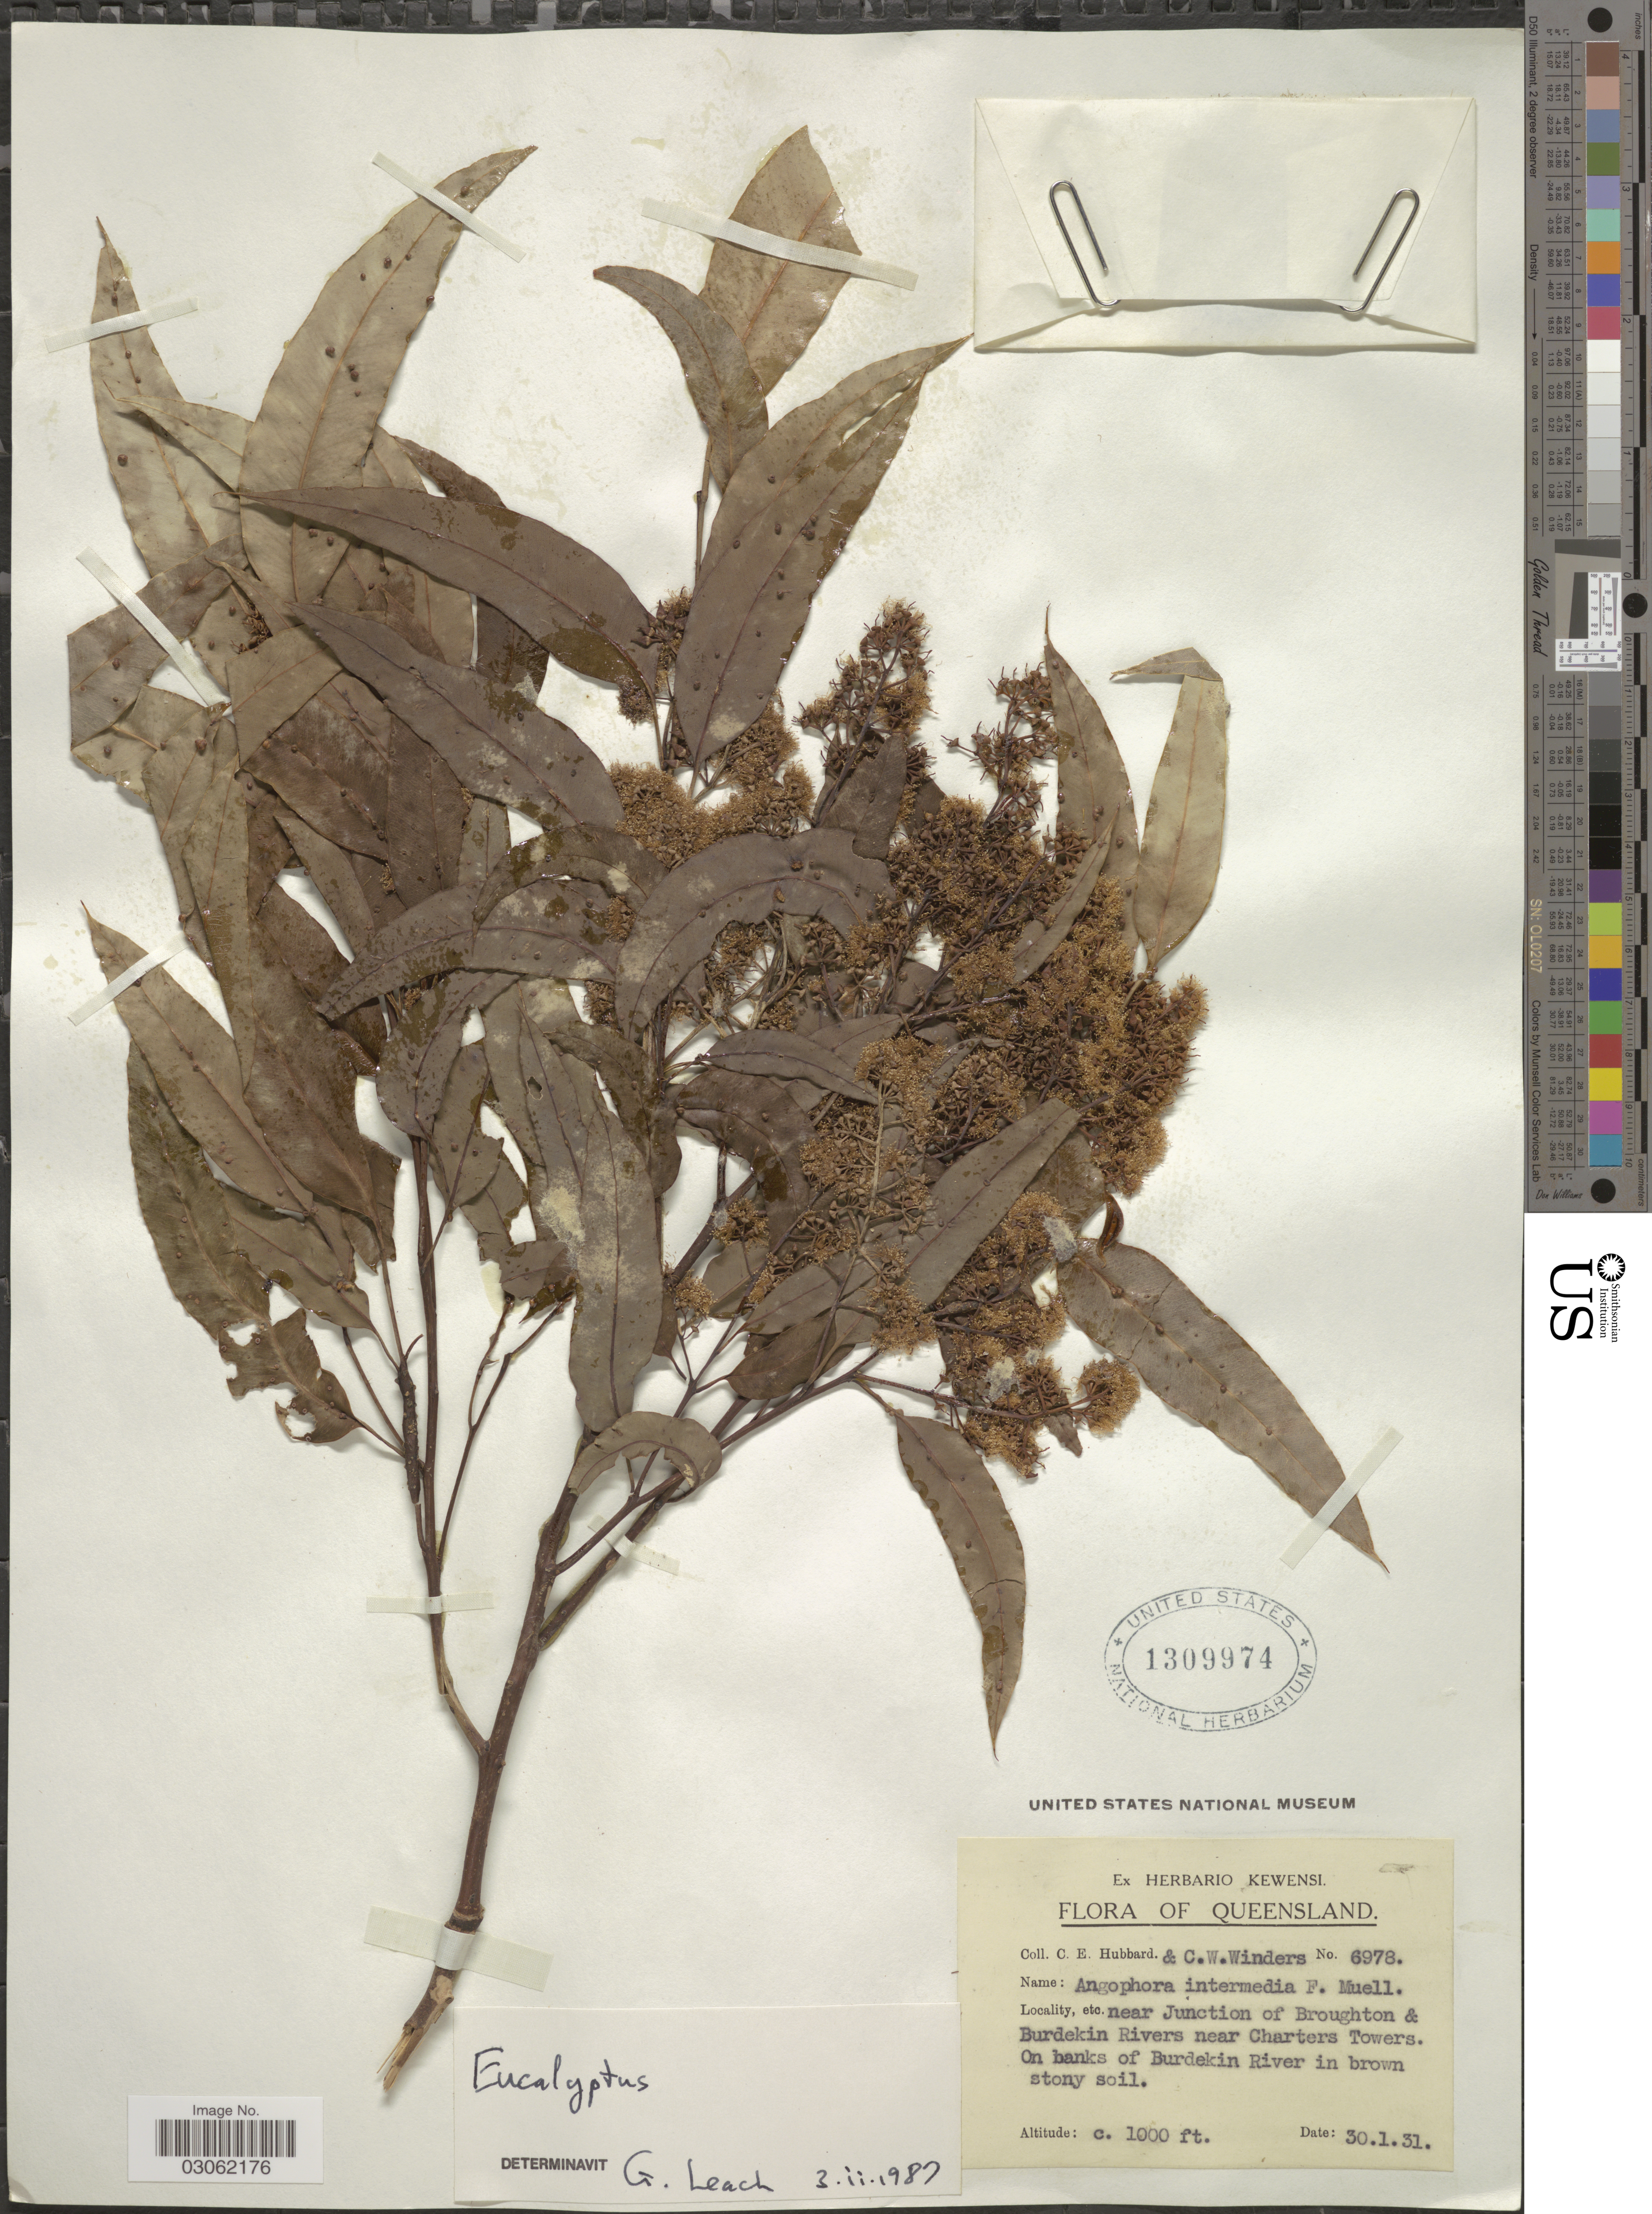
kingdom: Plantae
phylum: Tracheophyta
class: Magnoliopsida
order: Myrtales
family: Myrtaceae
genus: Eucalyptus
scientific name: Eucalyptus sp.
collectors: C. E. Hubbard & C. Winders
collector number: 6978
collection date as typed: Transcribed d/m/y: 31/1/31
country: Australia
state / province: Queensland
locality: Near Junction of Broughton & Burdekin Rivers near Charters Towers. On banks of Burdekin River in brown stony soil.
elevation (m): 305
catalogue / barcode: US 1309974